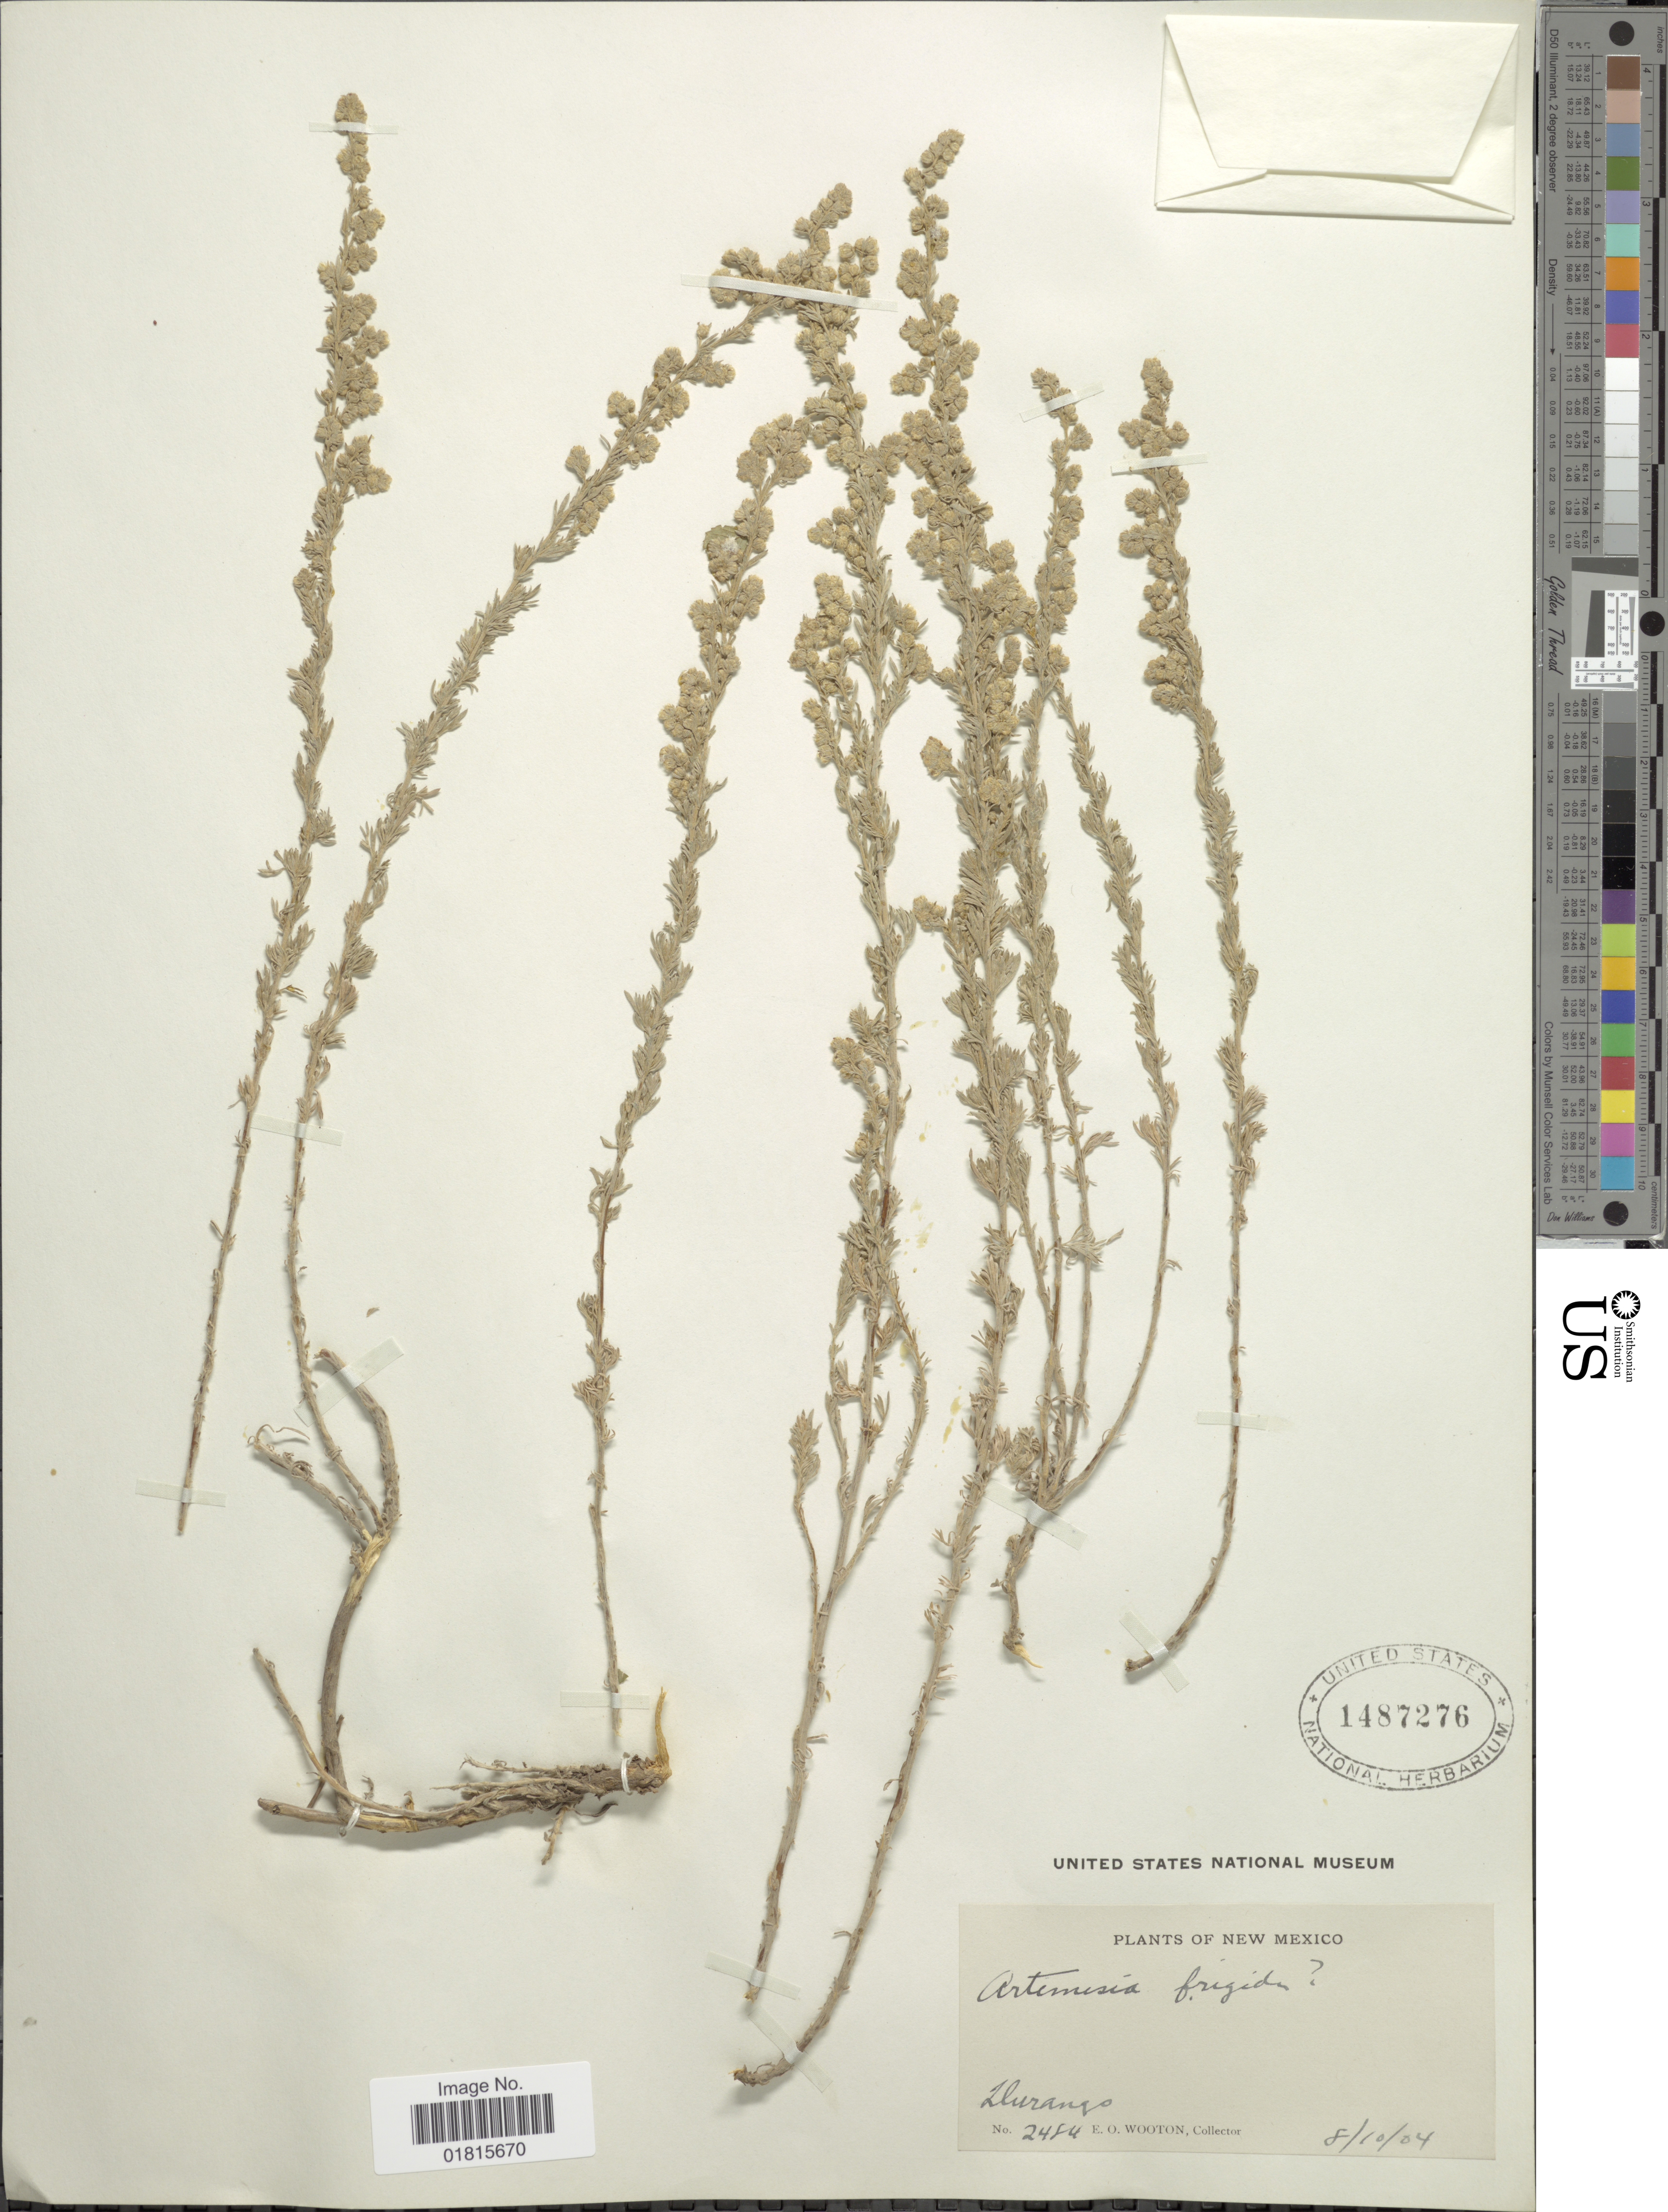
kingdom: Plantae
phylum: Tracheophyta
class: Magnoliopsida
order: Asterales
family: Asteraceae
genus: Artemisia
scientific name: Artemisia frigida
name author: Willd.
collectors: E. O. Wooton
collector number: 2484*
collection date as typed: Transcribed d/m/y: 10/8/4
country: United States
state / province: New Mexico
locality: Durango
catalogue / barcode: US 1487276